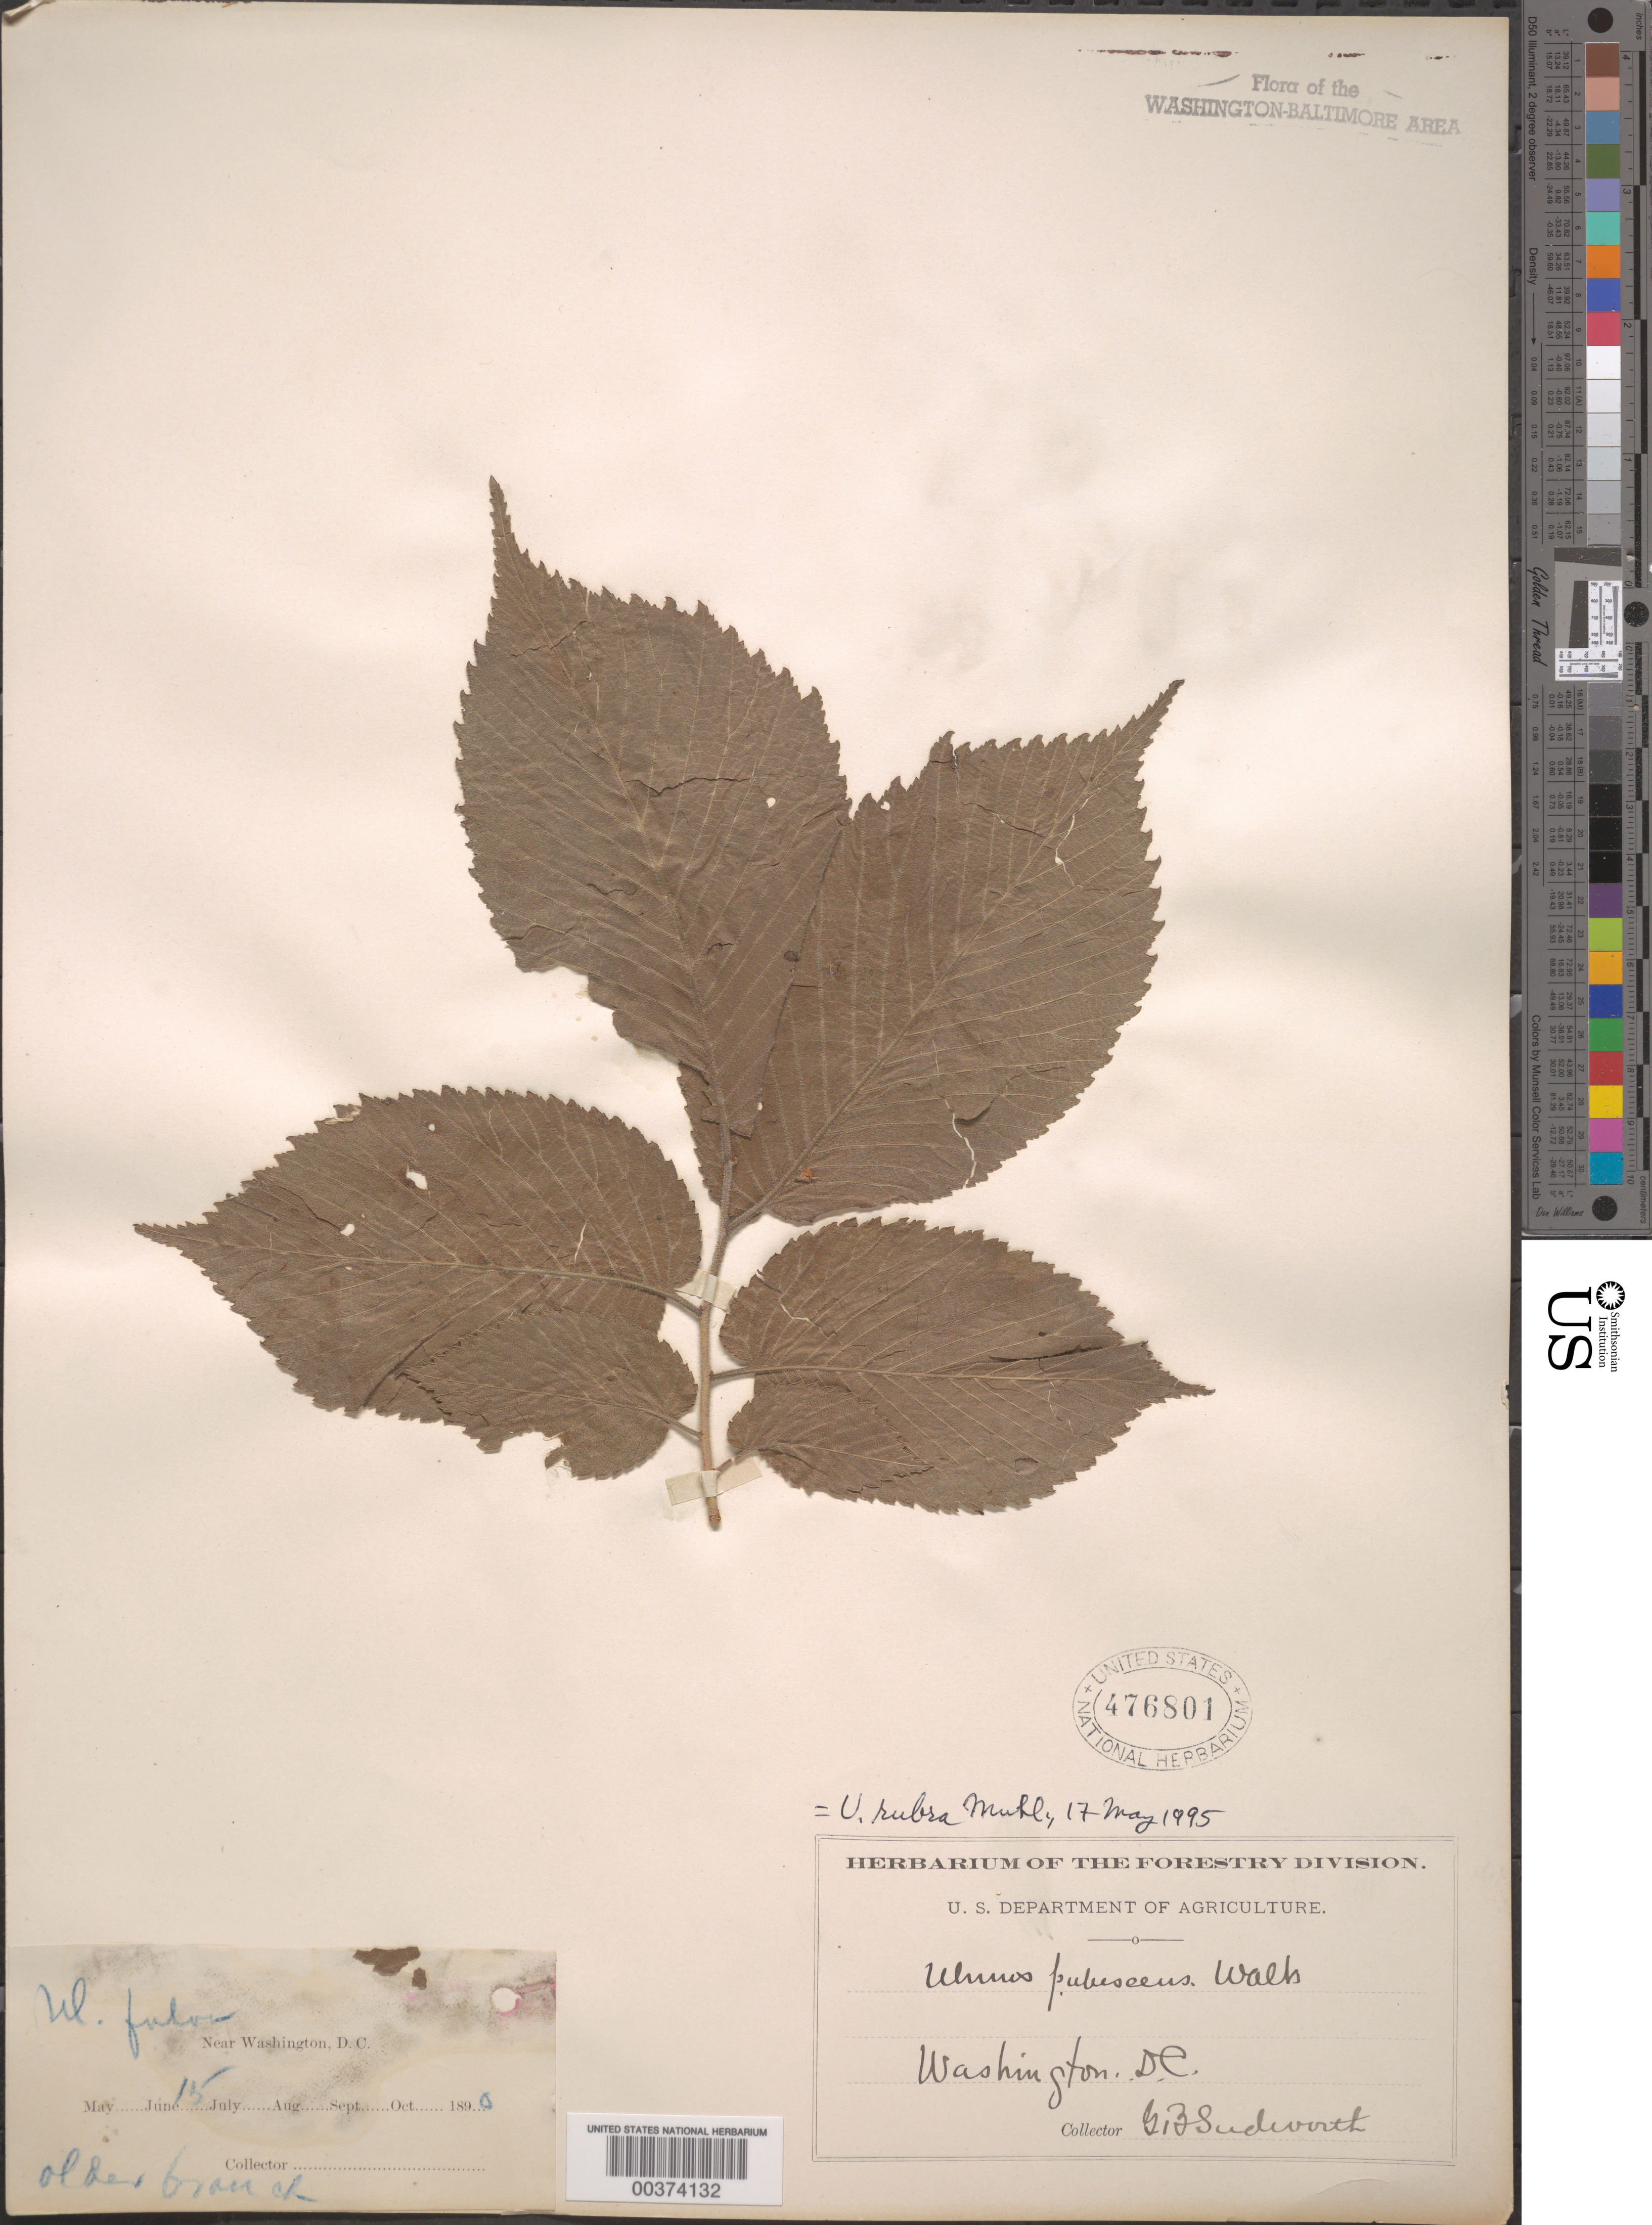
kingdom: Plantae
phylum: Tracheophyta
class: Magnoliopsida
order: Rosales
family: Ulmaceae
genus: Ulmus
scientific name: Ulmus rubra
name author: Muhl.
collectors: G. B. Sudworth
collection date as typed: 15 Jun 1890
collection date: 1890-06-15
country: United States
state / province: District of Columbia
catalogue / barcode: US 476801